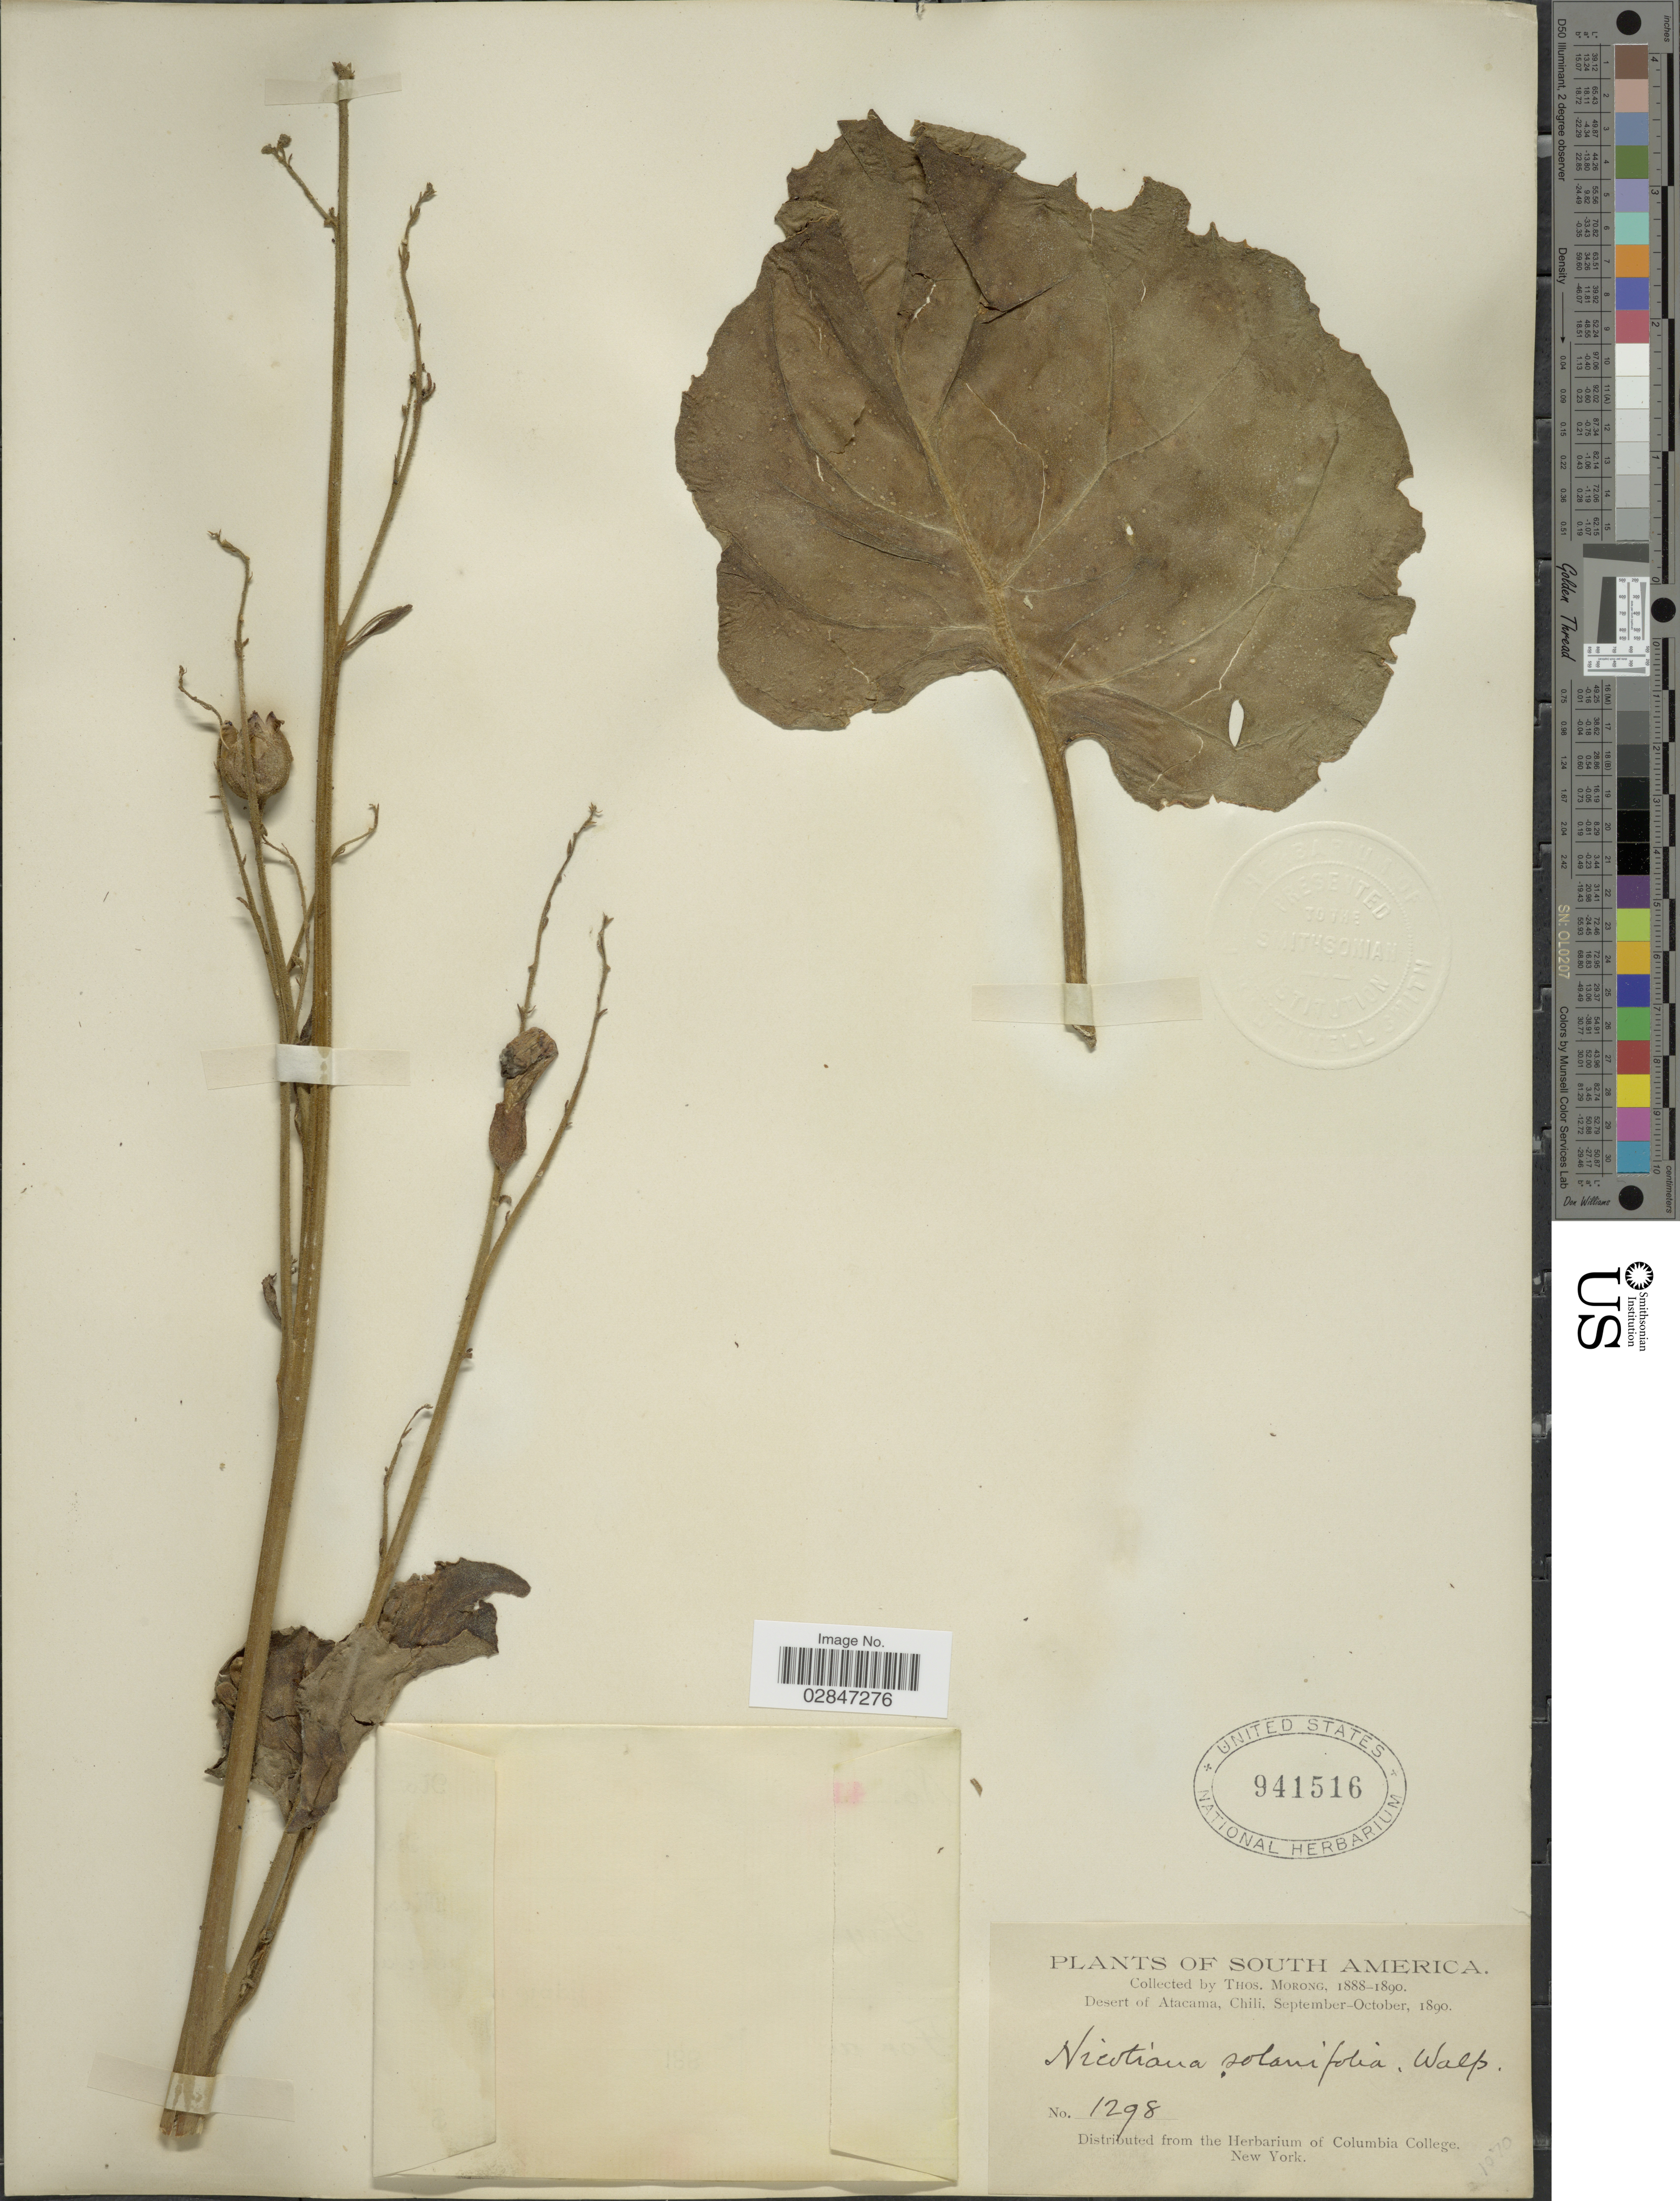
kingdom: Plantae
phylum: Tracheophyta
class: Magnoliopsida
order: Solanales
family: Solanaceae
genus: Nicotiana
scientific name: Nicotiana solanifolia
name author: Walp.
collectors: ex herb. T. Morong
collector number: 1298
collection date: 1890-09/1890-10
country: Chile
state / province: Atacama (III)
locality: Desert of Atacama, Chili.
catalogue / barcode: US 941516